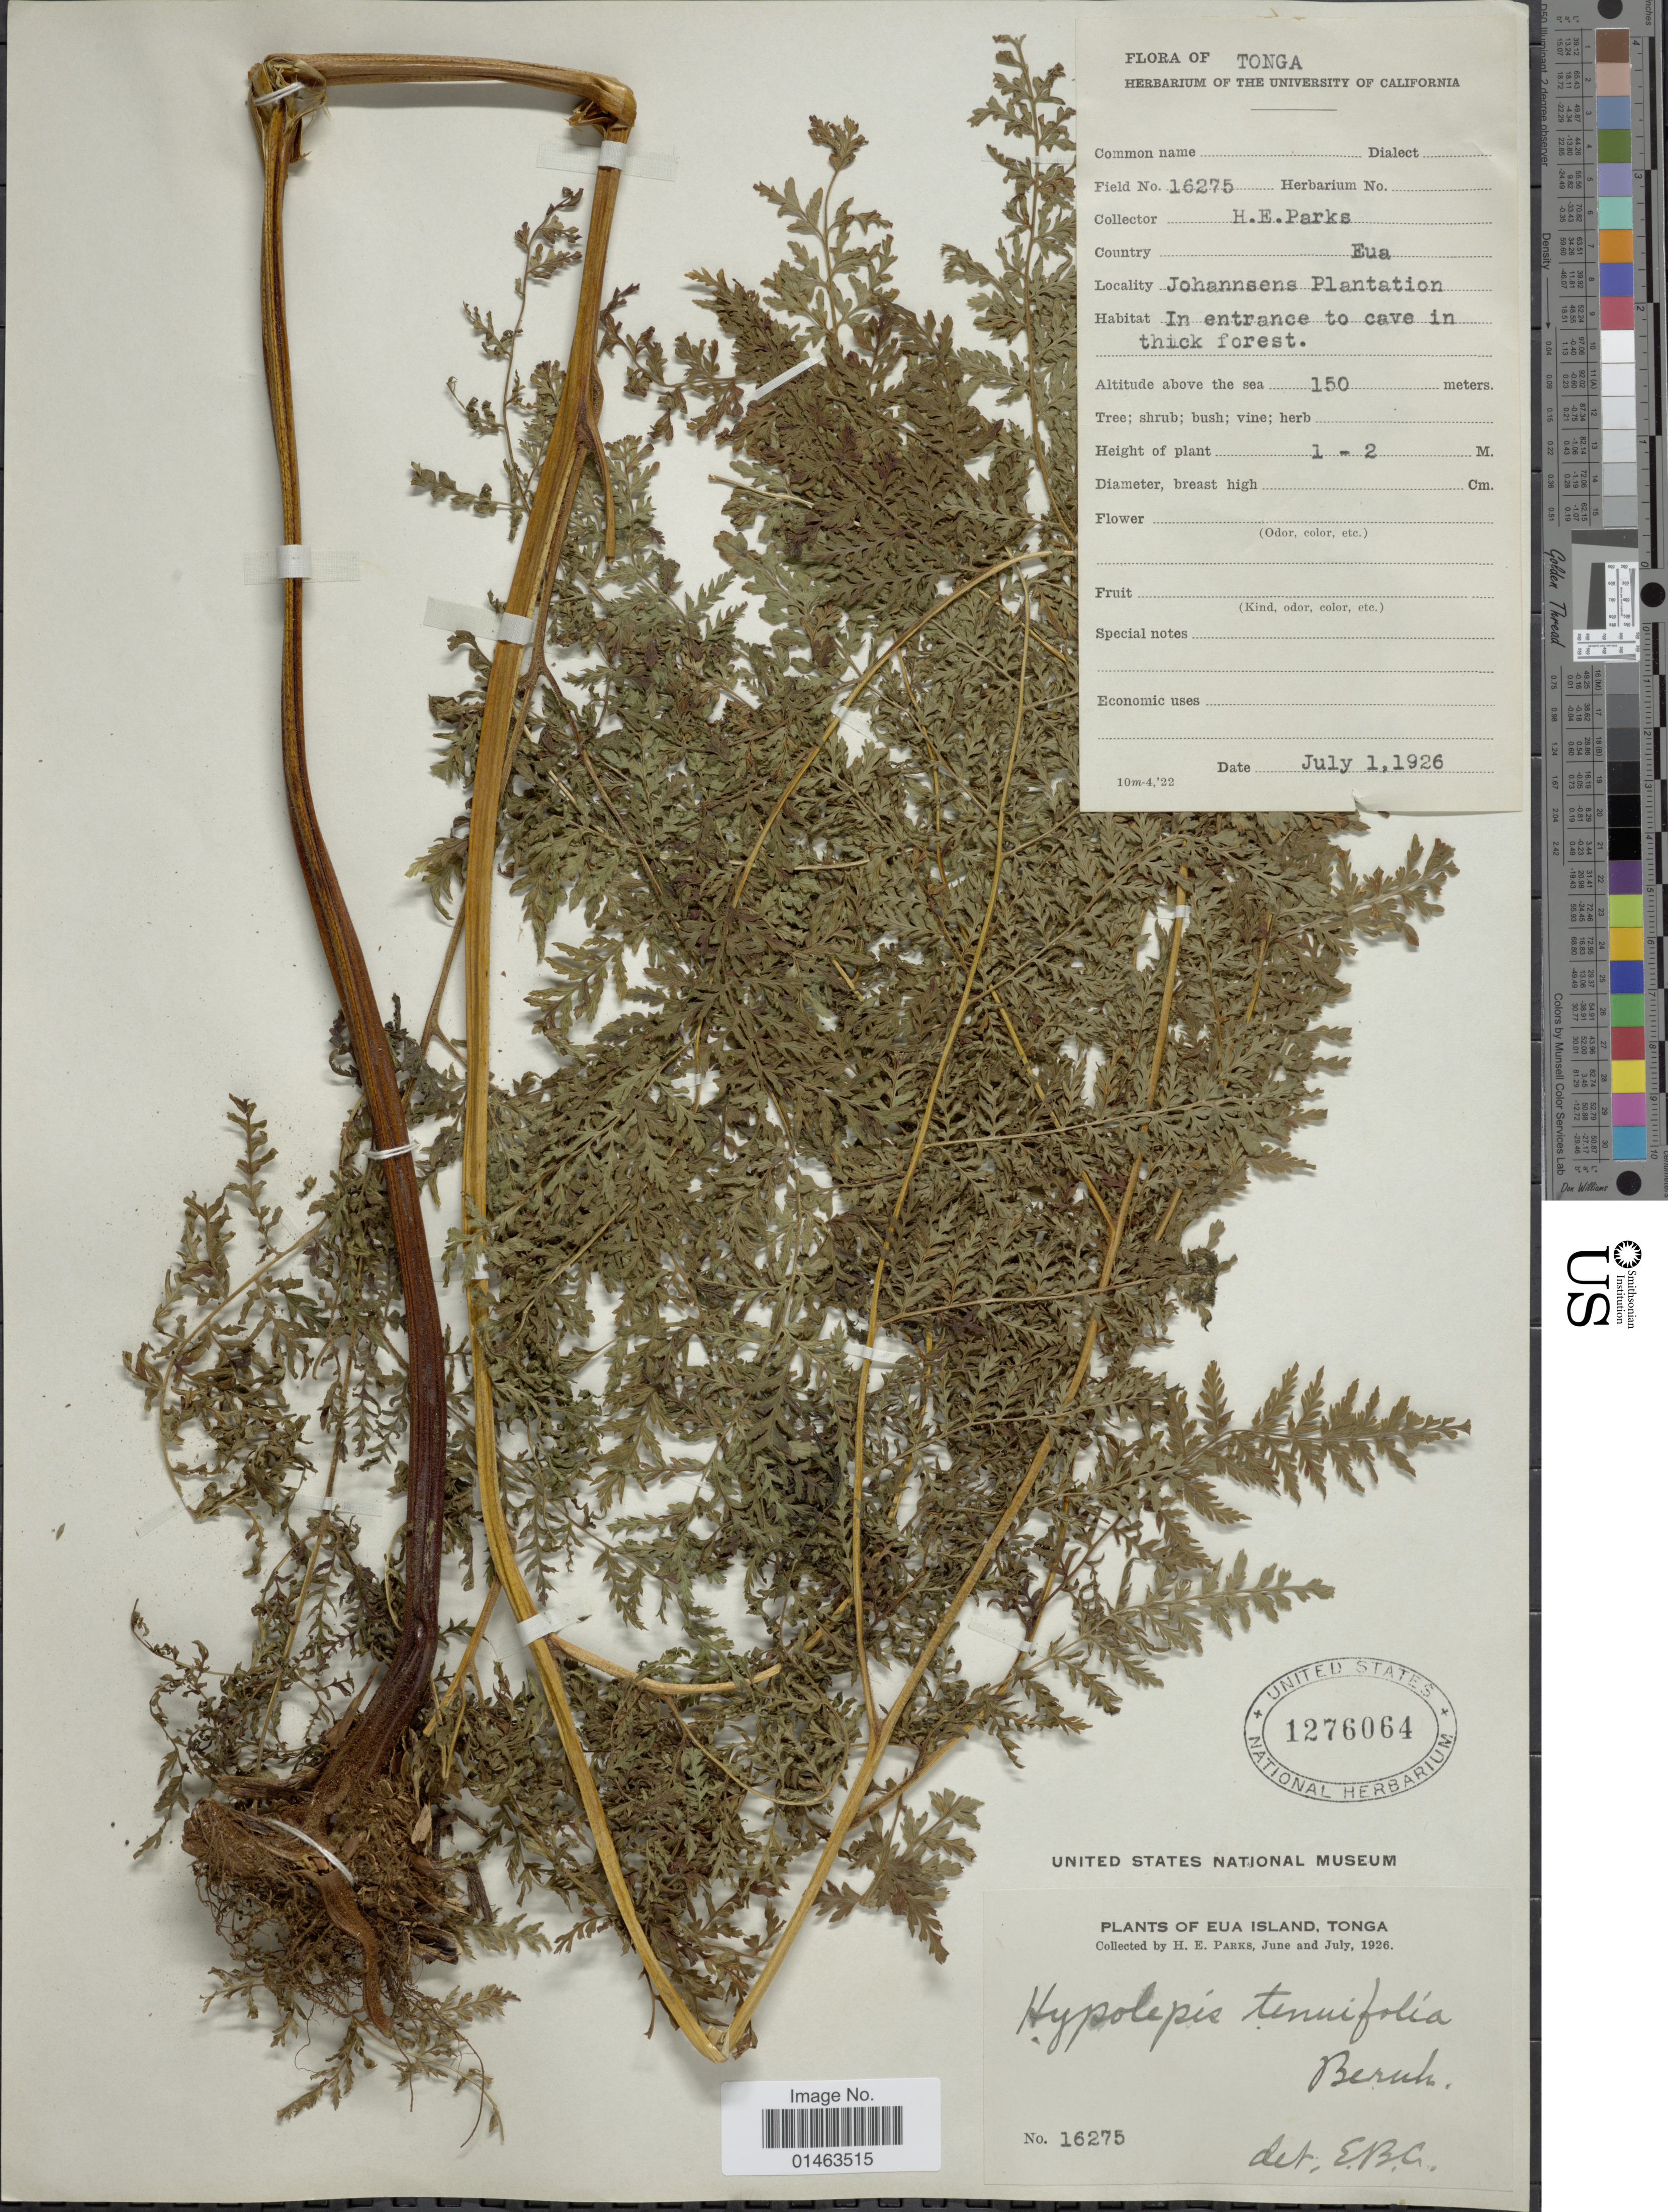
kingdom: Plantae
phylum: Tracheophyta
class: Polypodiopsida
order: Polypodiales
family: Dennstaedtiaceae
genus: Hypolepis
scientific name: Hypolepis tenuifolia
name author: (G. Forst.) Bernh.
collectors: H. E. Parks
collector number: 16275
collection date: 1926-07-01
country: Tonga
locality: Eua Island, Beruk. Johannsens Plantation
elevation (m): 150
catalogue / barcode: US 1276064